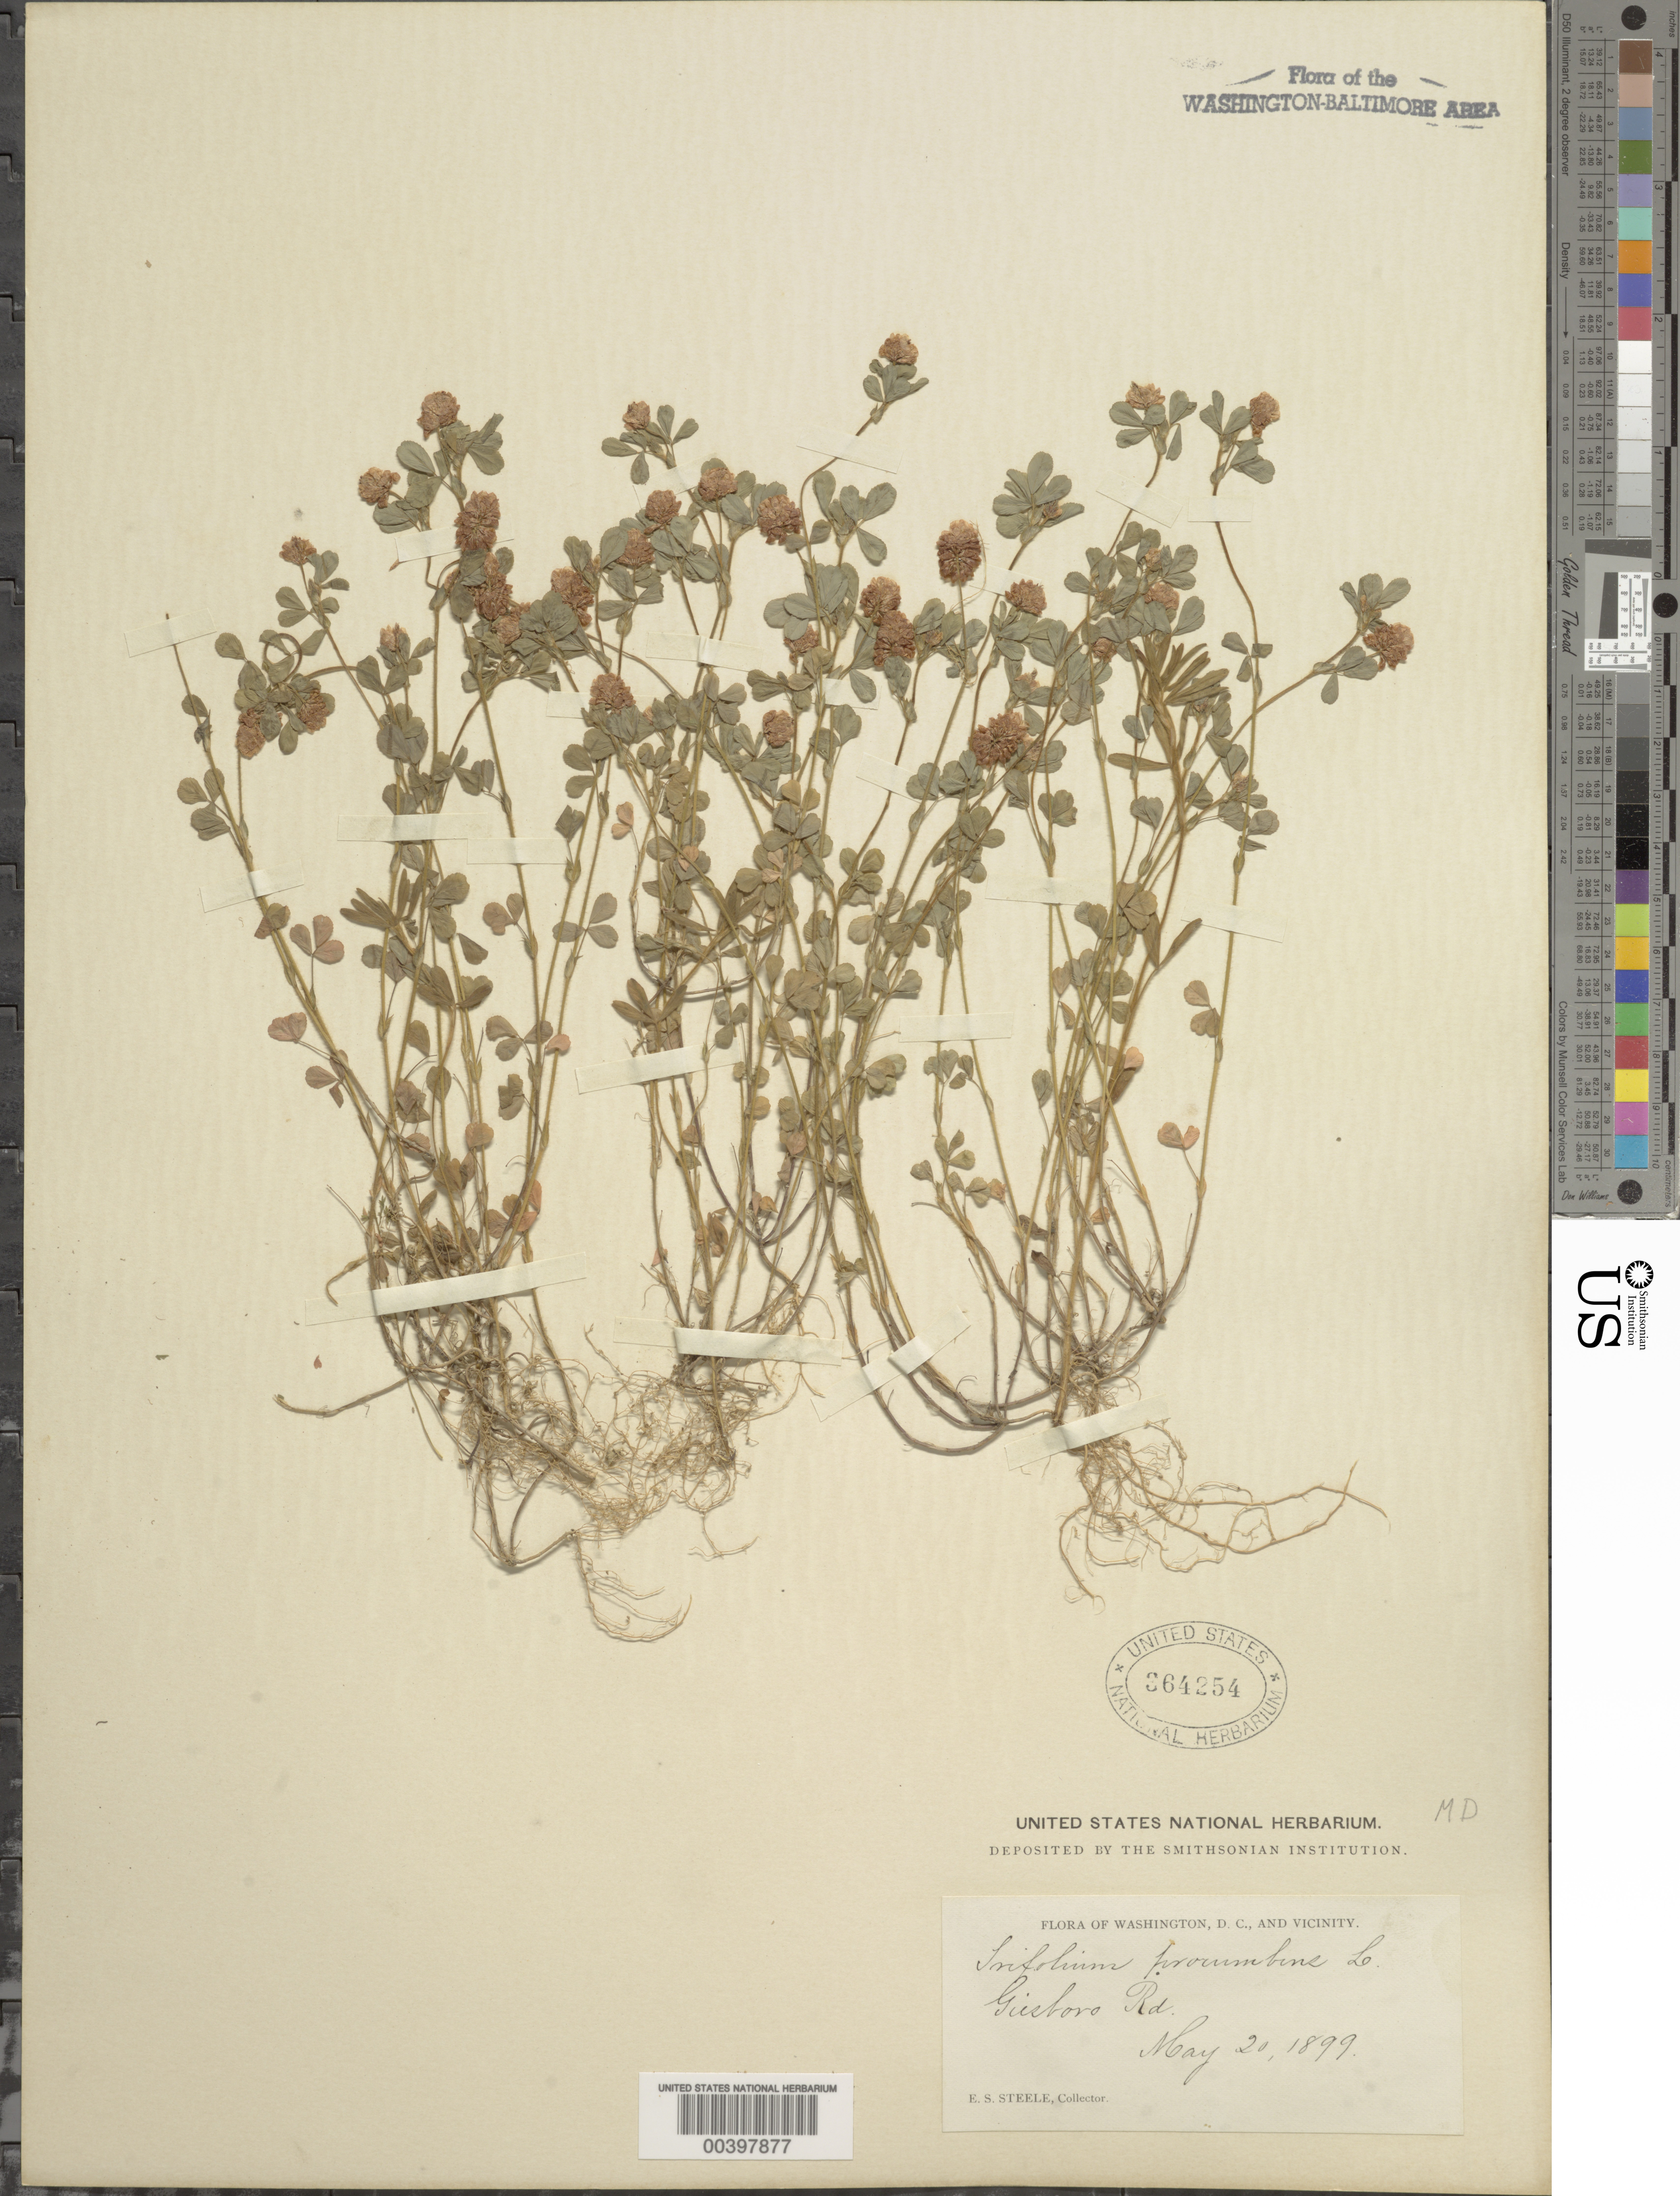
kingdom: Plantae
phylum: Tracheophyta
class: Magnoliopsida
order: Fabales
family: Fabaceae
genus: Trifolium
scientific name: Trifolium campestre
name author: Schreb.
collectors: E. Steele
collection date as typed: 20 May 1899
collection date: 1899-05-20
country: United States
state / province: District of Columbia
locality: Giesboro Road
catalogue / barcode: US 364254